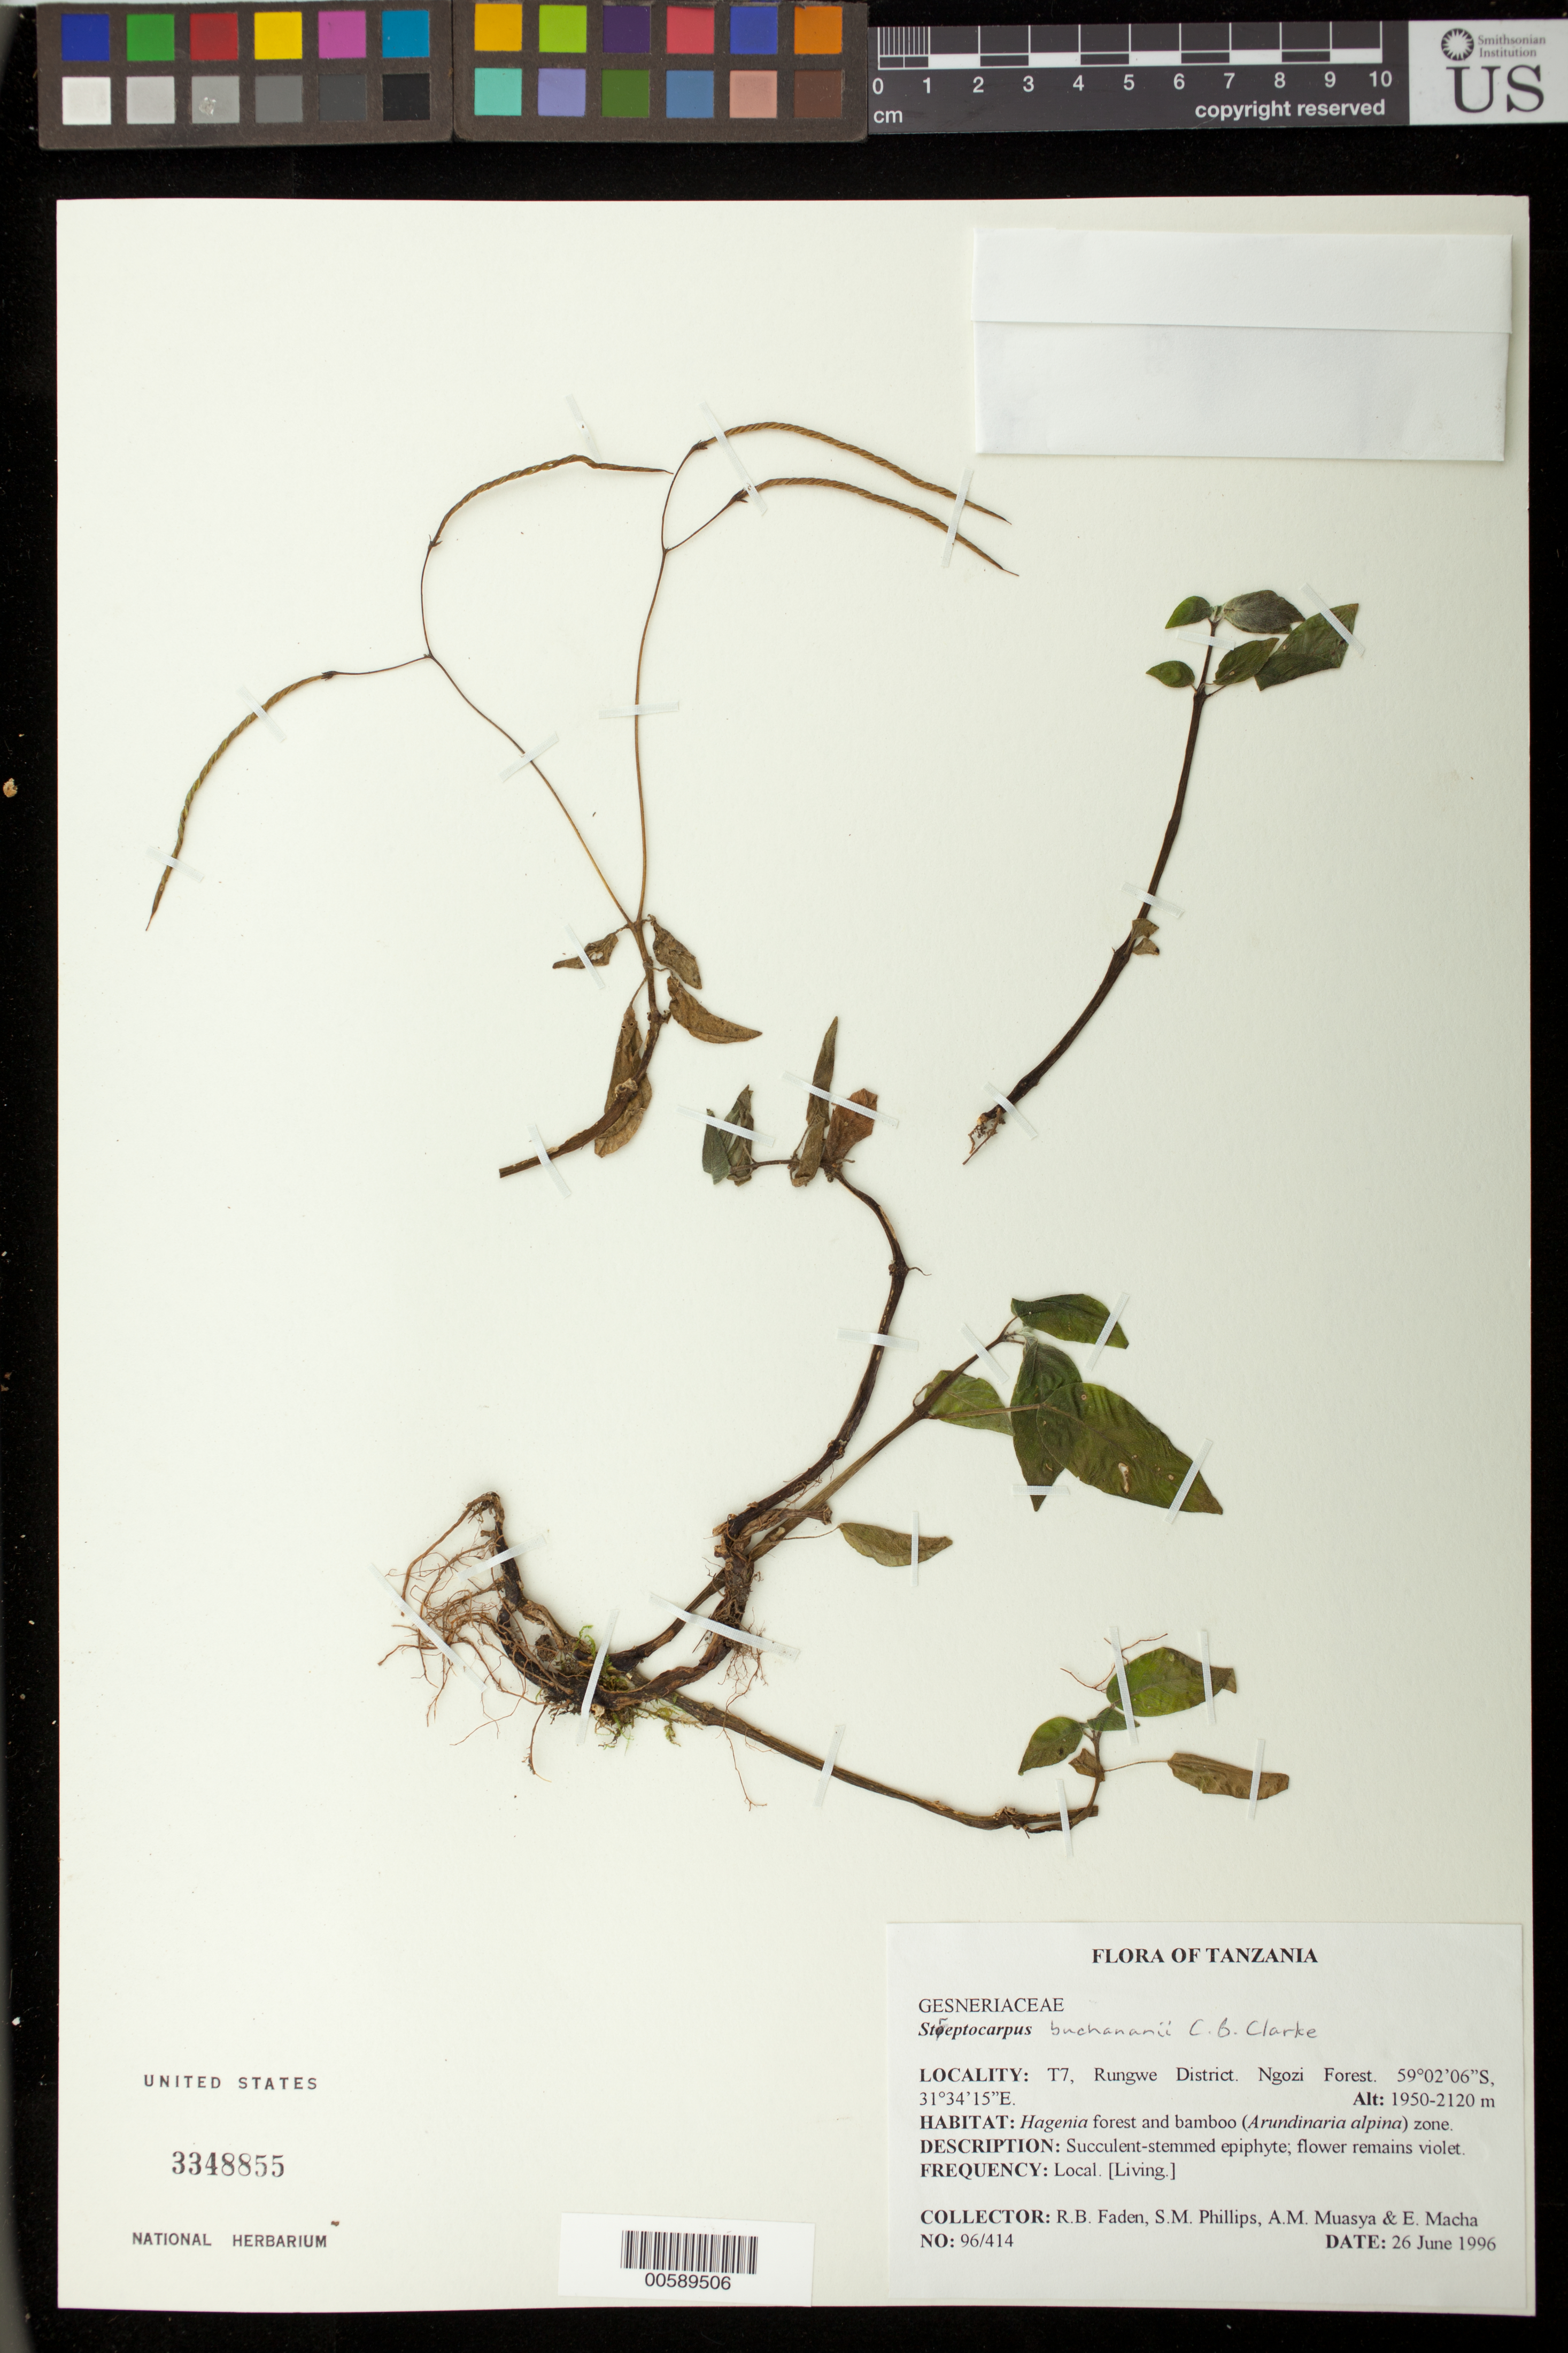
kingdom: Plantae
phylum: Tracheophyta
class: Magnoliopsida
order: Lamiales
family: Gesneriaceae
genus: Streptocarpus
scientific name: Streptocarpus buchananii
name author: C.B. Clarke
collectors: R. B. Faden, S. M. Phillips, A. Muasya & E. Macha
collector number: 96/ 414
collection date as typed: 26 Jun 1966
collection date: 1966-06-26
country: Tanzania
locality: Rungwe dist., ngozi forest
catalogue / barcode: US 3348855